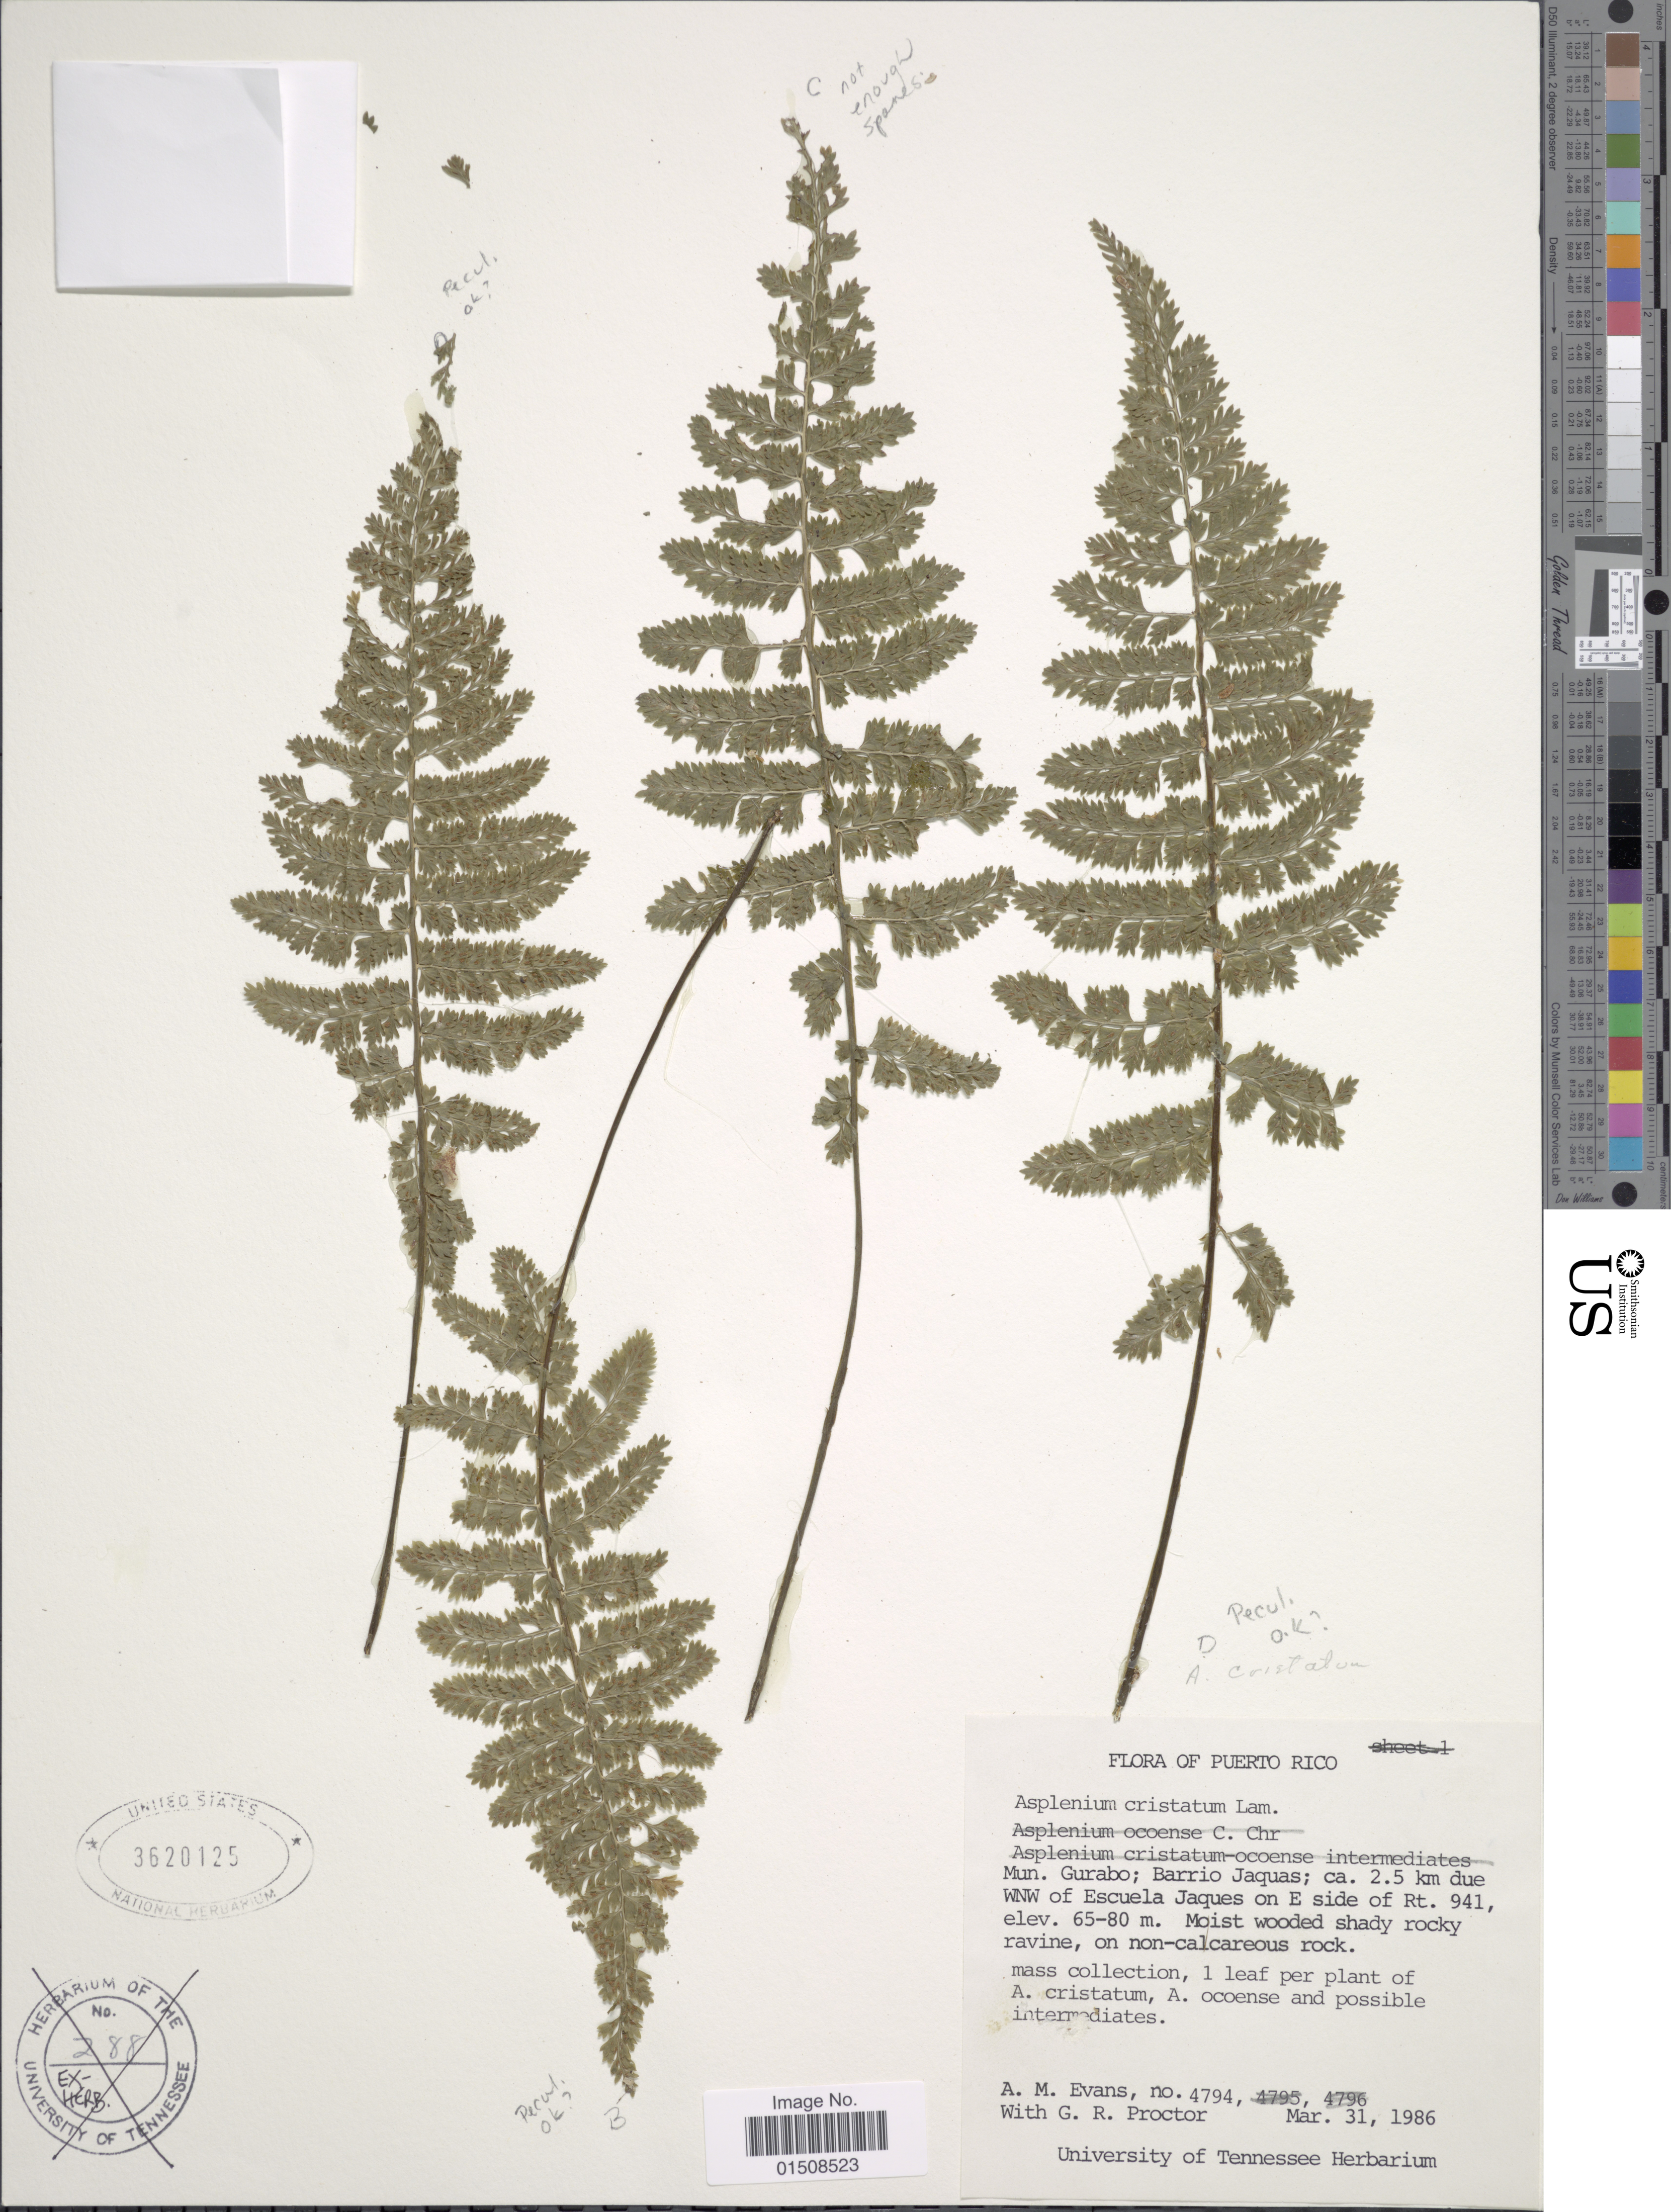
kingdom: Plantae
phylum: Tracheophyta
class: Polypodiopsida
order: Polypodiales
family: Aspleniaceae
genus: Asplenium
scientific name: Asplenium cristatum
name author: Lam.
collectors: A. M. Evans & G. Proctor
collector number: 4794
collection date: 1986-03-31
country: Puerto Rico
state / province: Gurabo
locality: Barrio Jaquas, ca. 2.5 km due WNW of Escuela Jaques on E side of Rt. 941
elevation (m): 65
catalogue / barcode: US 3620125